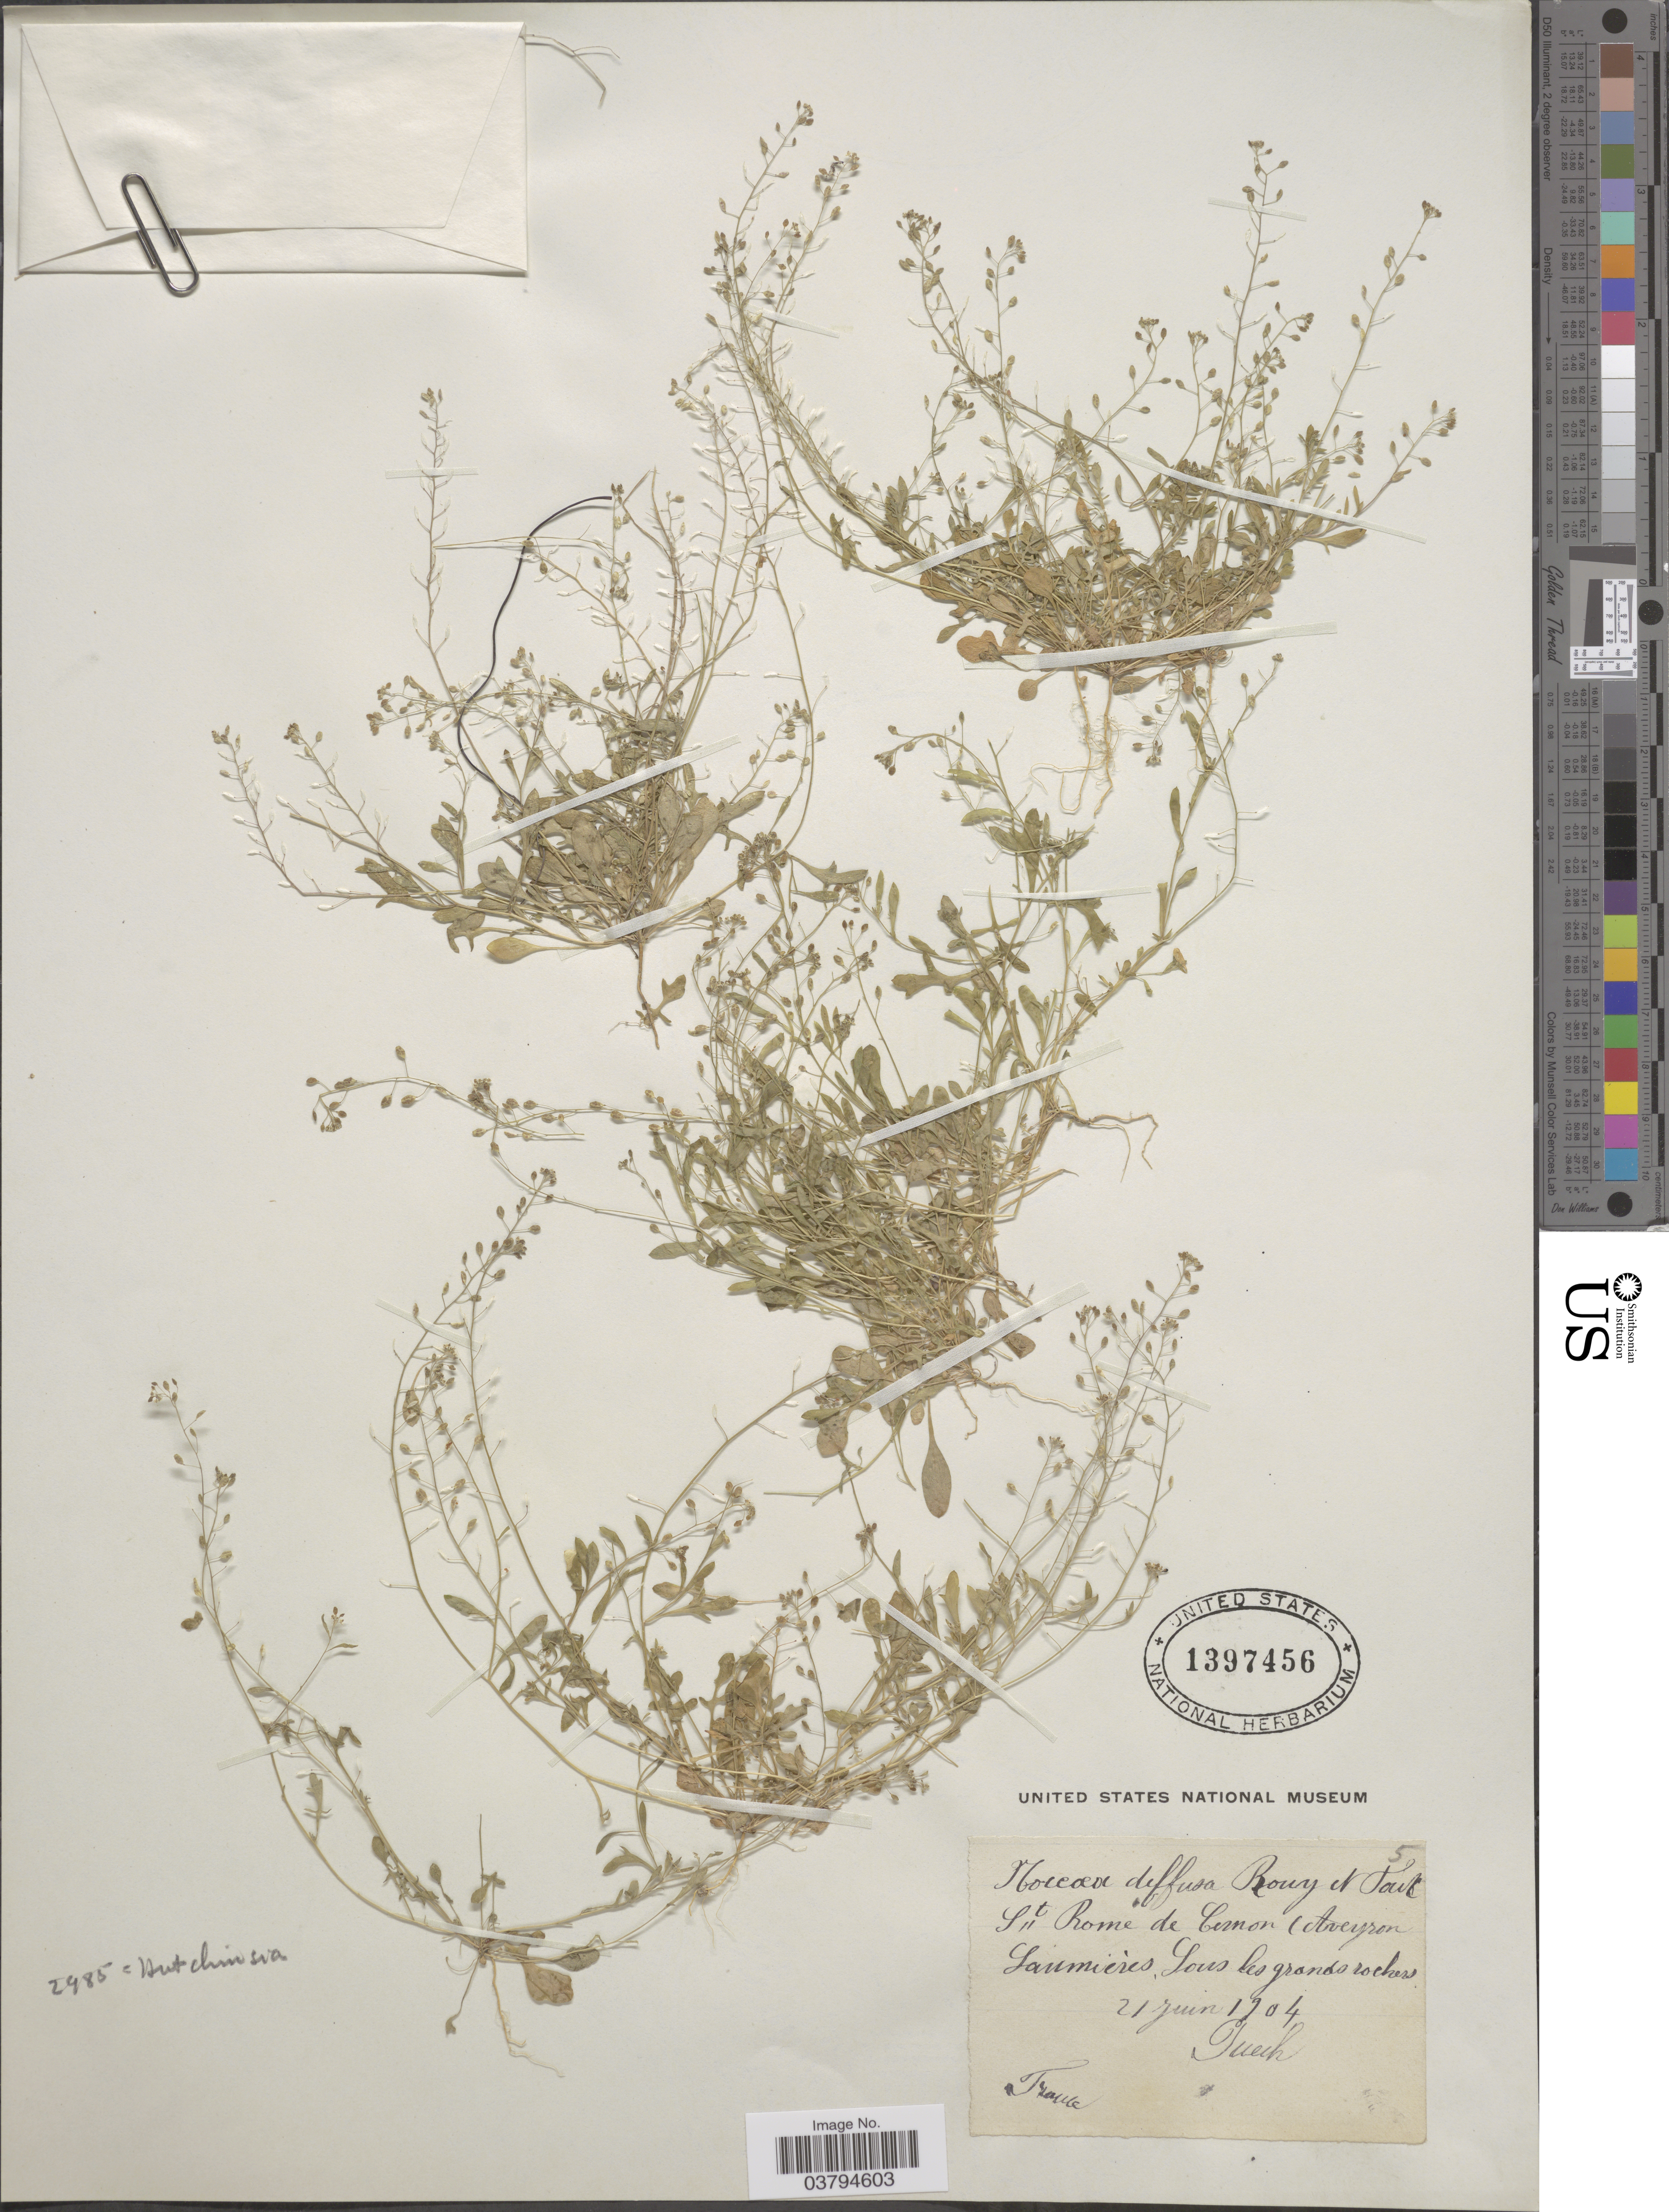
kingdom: Plantae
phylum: Tracheophyta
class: Magnoliopsida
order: Brassicales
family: Brassicaceae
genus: Hutchinsia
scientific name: Hutchinsia diffusa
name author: Jord.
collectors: Puech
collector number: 5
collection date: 1904-06-21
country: France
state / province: Occitanie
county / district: Aveyron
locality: St Rome de Cernon (Aveyron Laumierés Sous les grands rochers.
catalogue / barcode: US 1397456